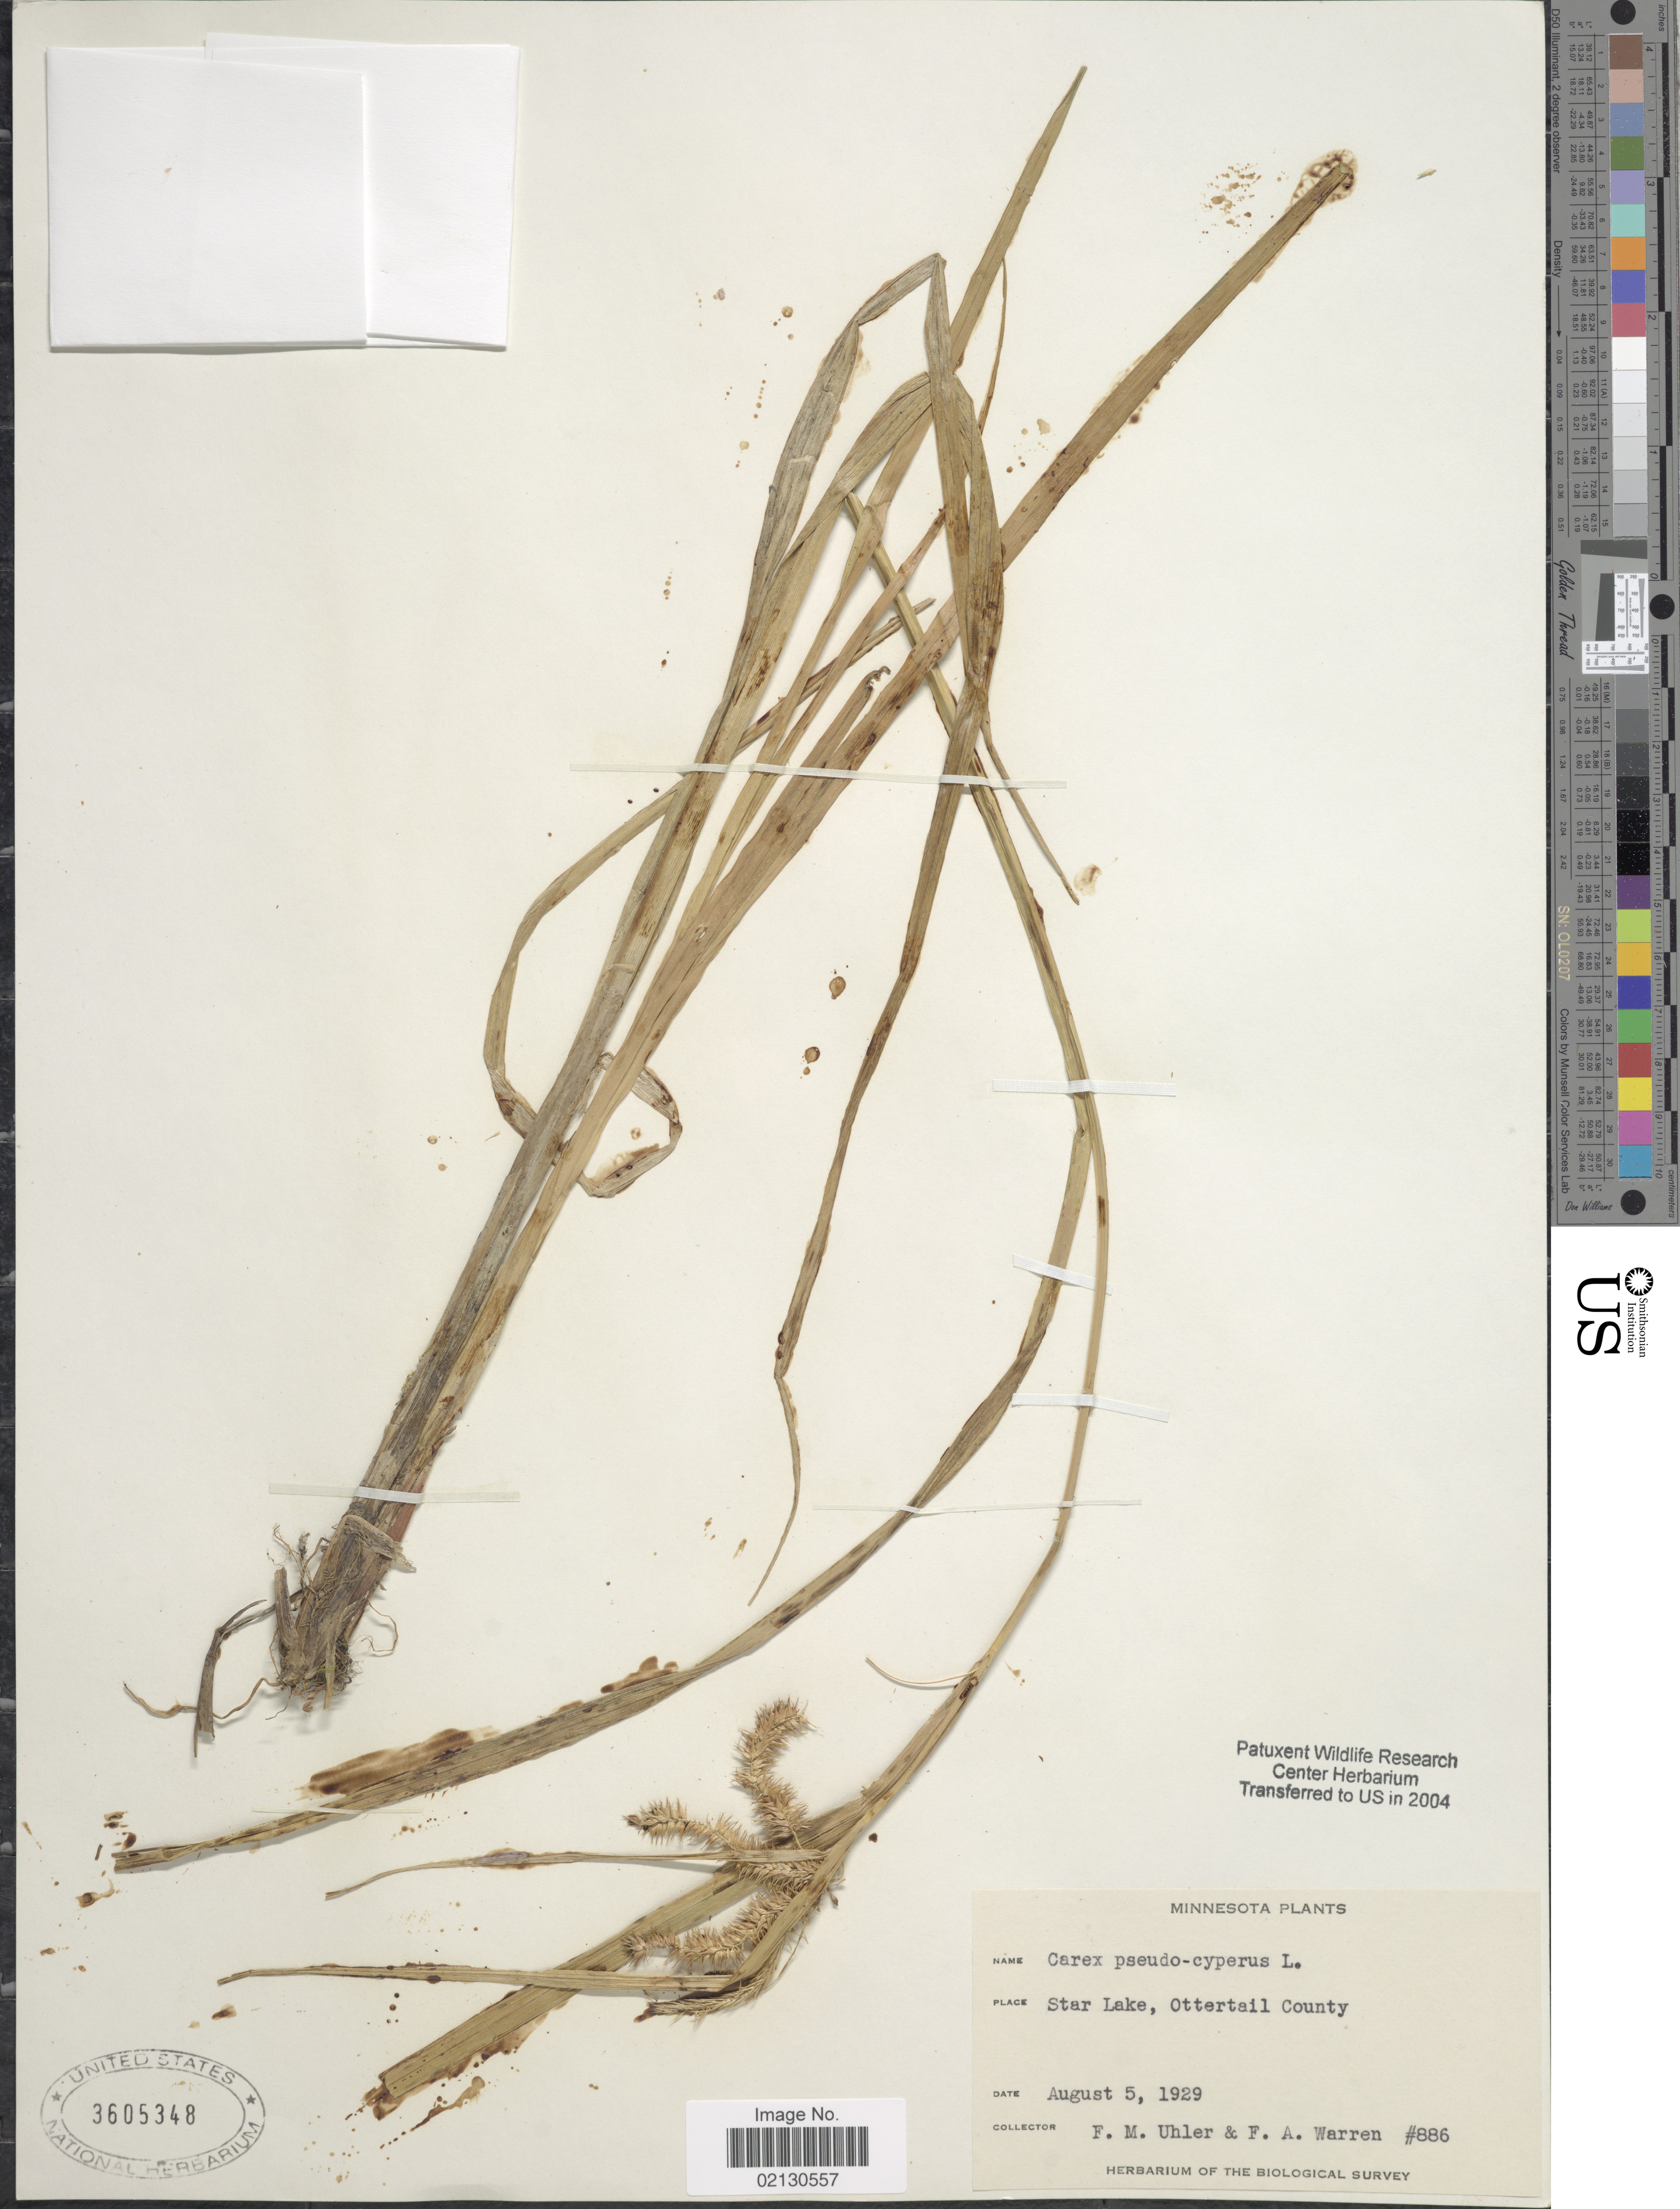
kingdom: Plantae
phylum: Tracheophyta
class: Liliopsida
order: Poales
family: Cyperaceae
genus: Carex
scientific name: Carex pseudocyperus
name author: L.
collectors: F. M. Uhler & F. Warren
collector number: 886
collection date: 1929-08-05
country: United States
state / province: Minnesota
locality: Star Lake, Ottertail County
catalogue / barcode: US 3605348